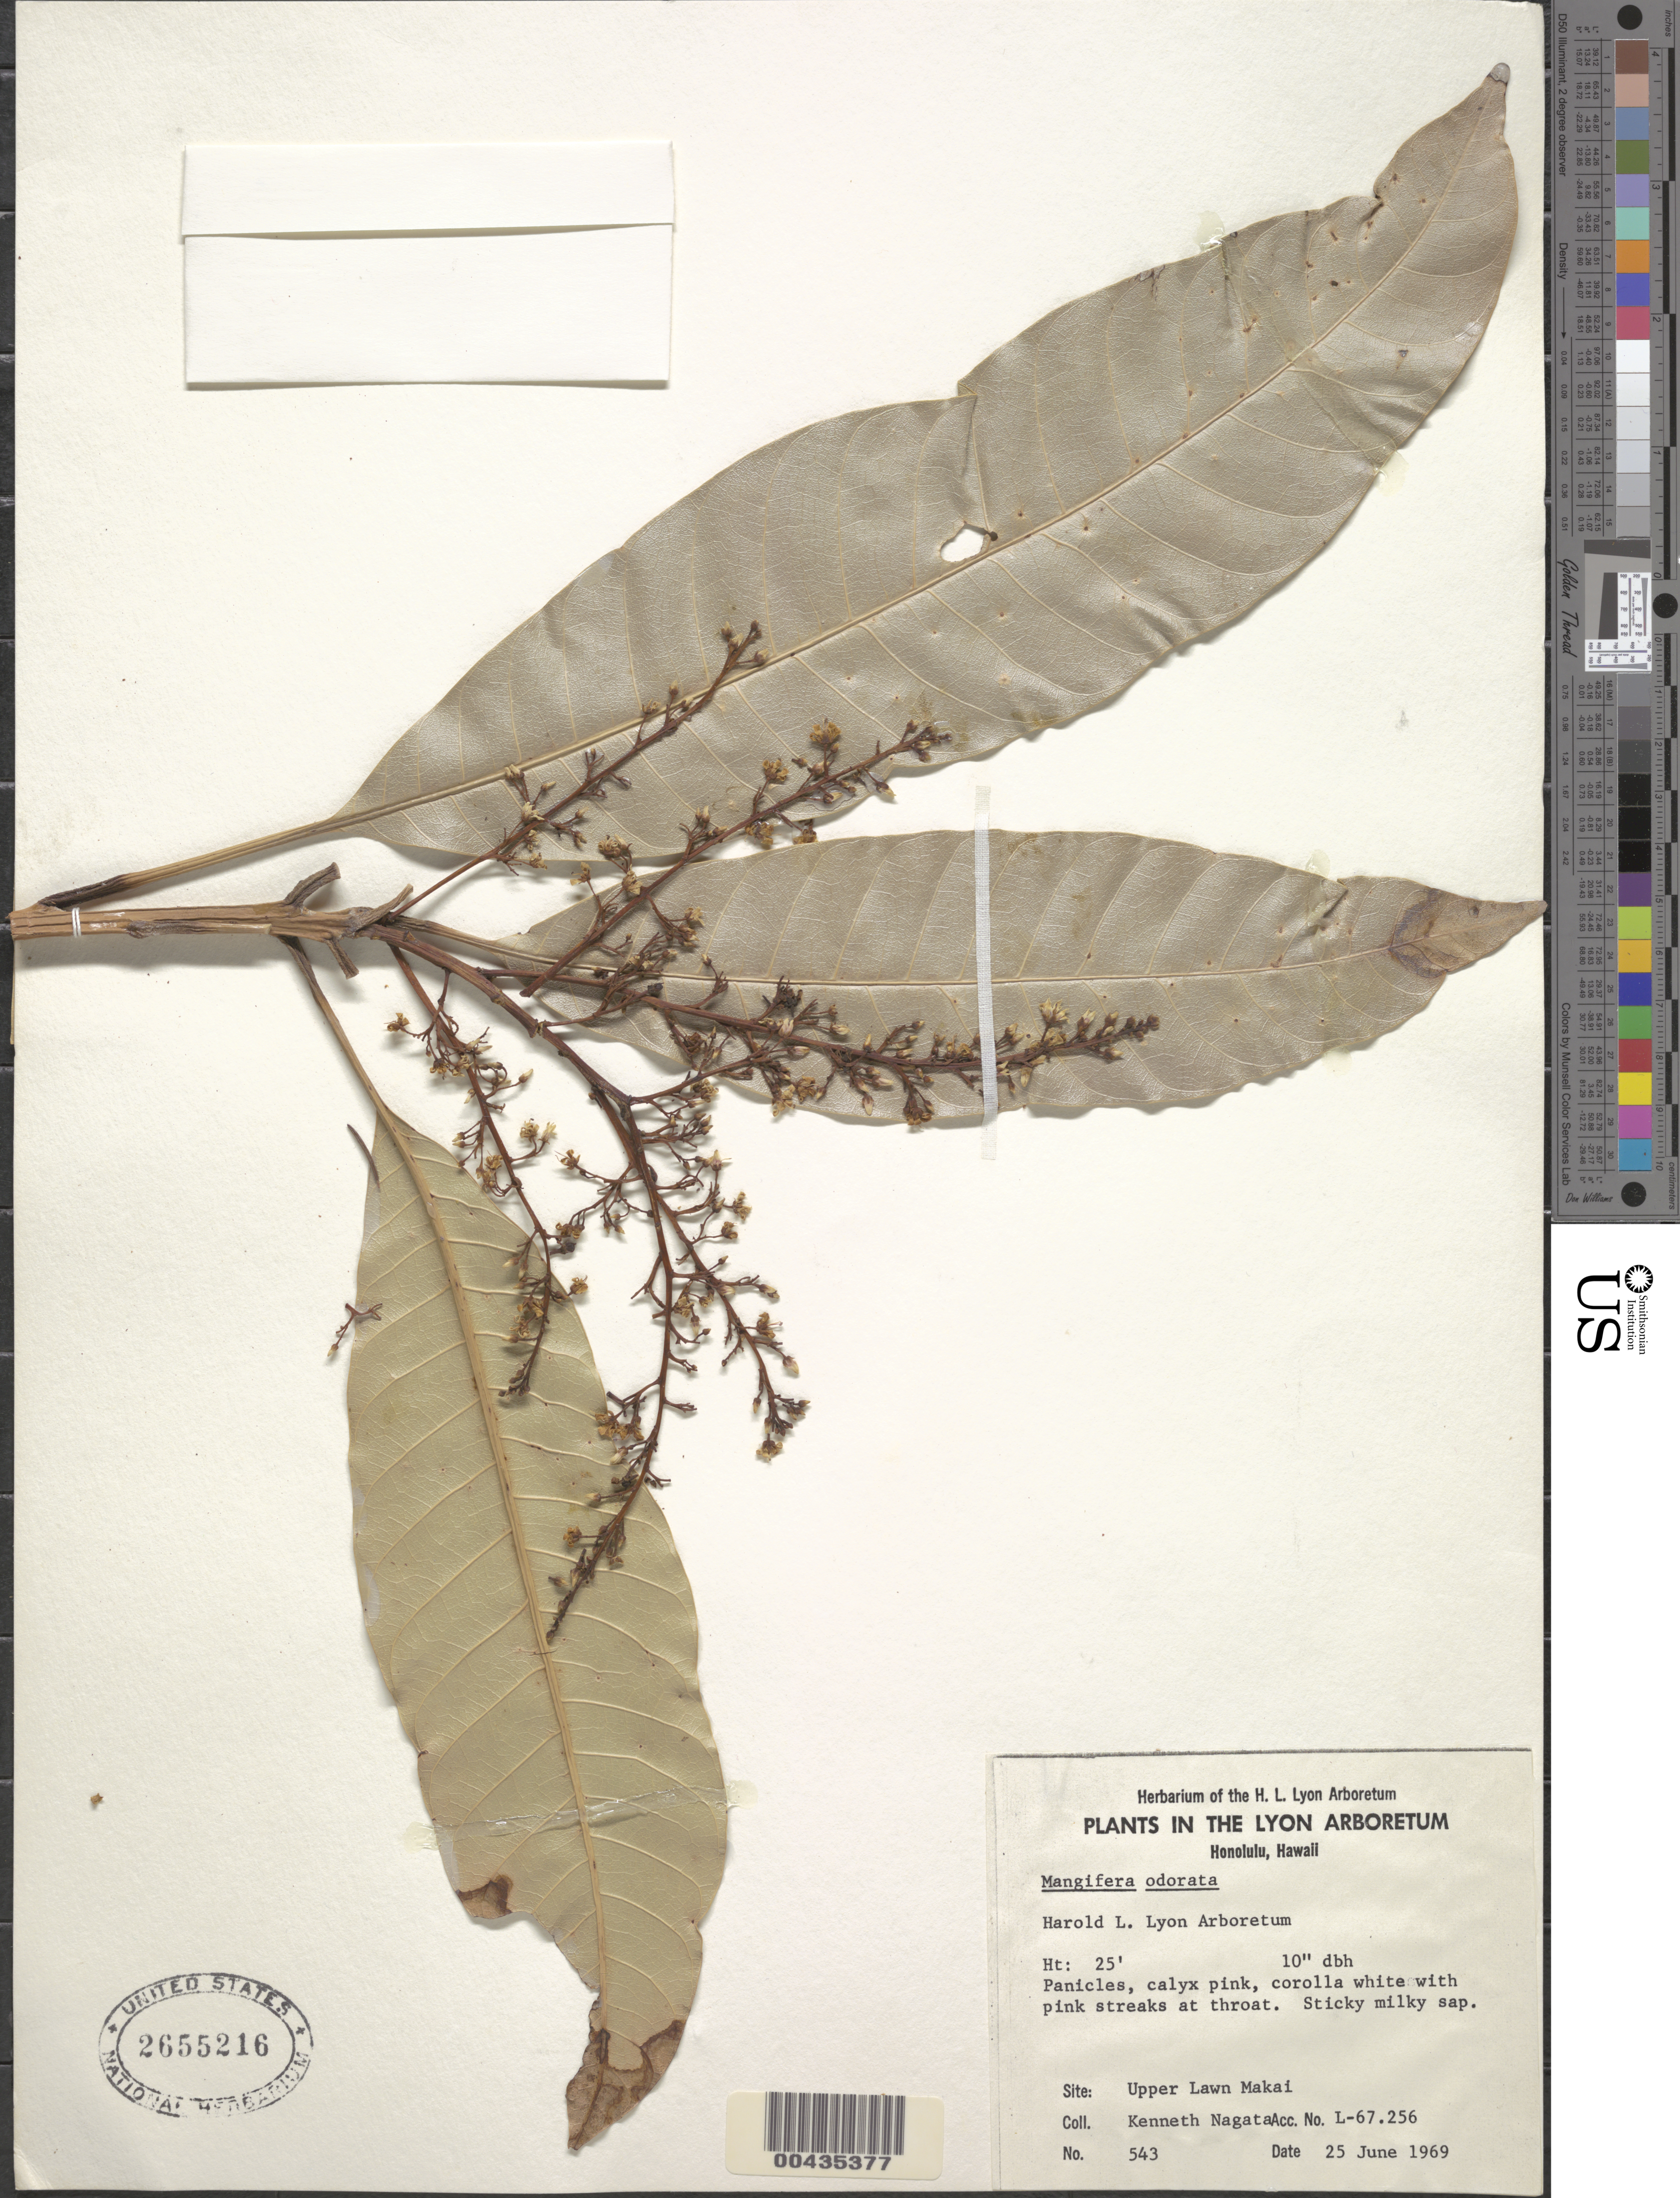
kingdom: Plantae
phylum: Tracheophyta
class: Magnoliopsida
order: Sapindales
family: Anacardiaceae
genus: Mangifera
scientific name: Mangifera odorata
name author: Griff.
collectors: K. Nagata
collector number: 543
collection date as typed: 25 Jun 1969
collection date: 1969-06-25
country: United States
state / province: Hawaii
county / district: Honolulu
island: Oahu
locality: Upper Lawn Makai, Honolulu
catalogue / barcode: US 2655216